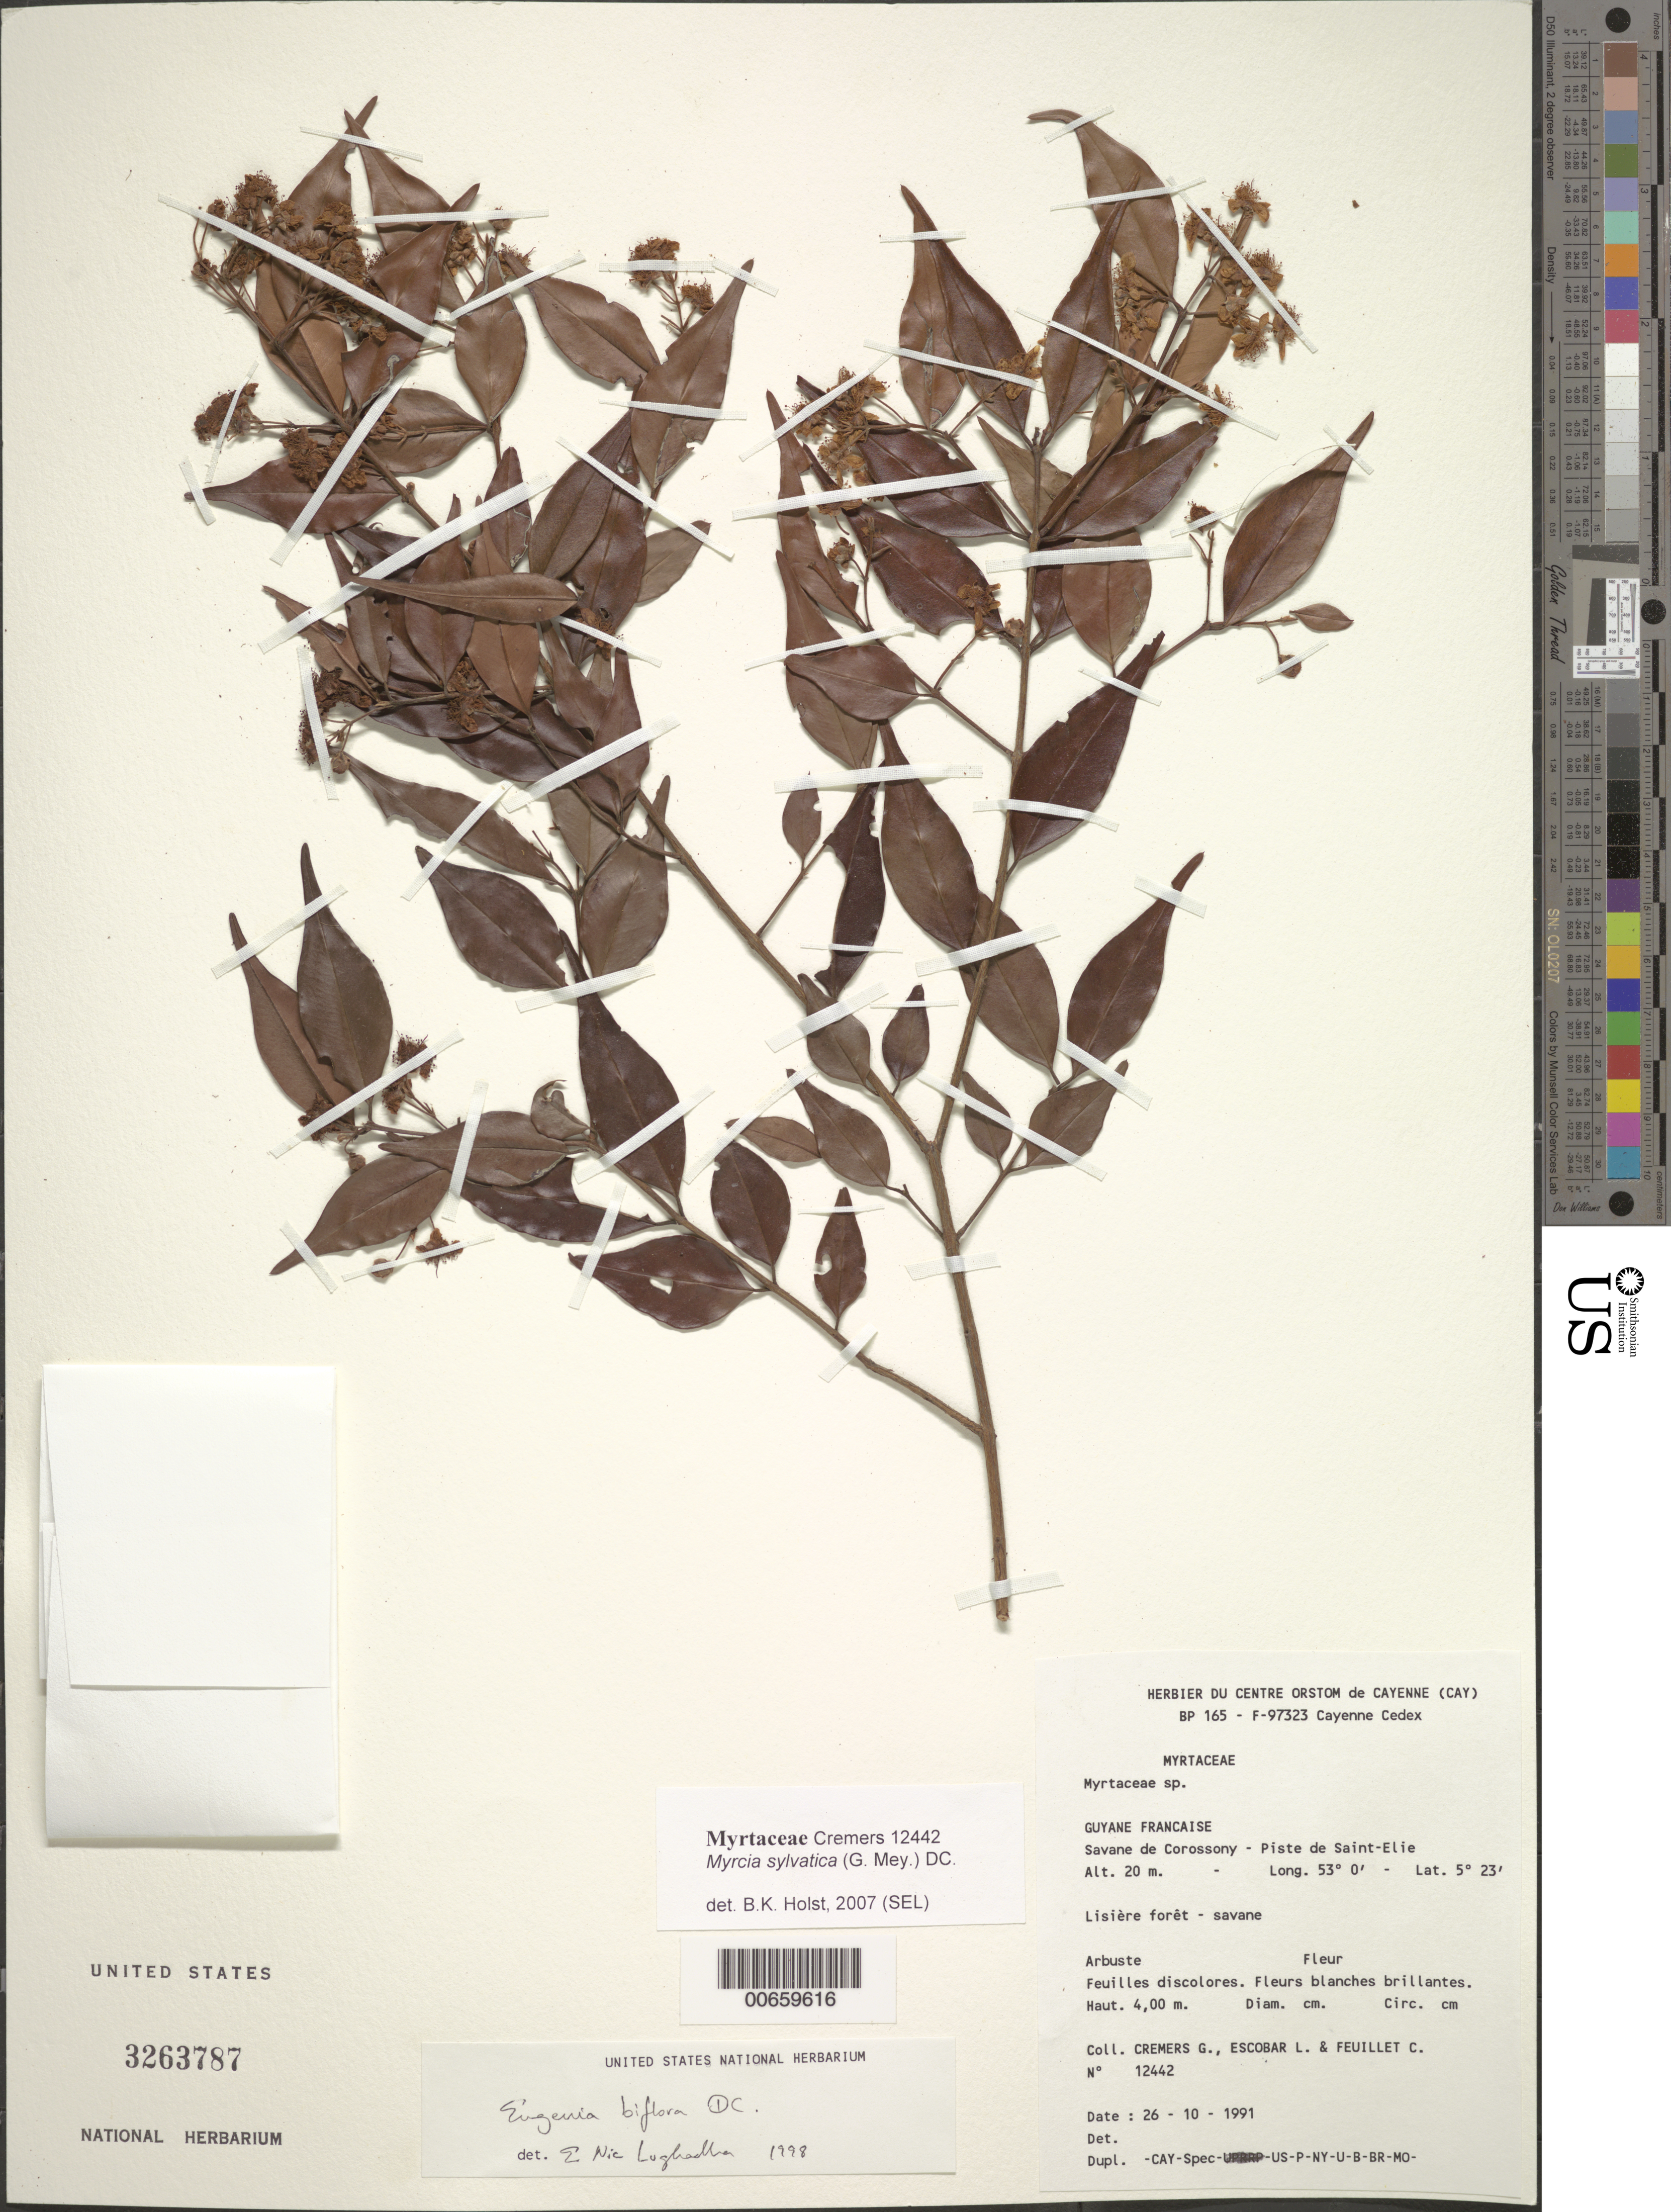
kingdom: Plantae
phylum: Tracheophyta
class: Magnoliopsida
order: Myrtales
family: Myrtaceae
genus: Myrcia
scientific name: Myrcia sylvatica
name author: (G. Mey.) DC.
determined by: Holst, Bruce K.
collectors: G. Cremers, L. Escobar & C. Feuillet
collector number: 12442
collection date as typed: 26-Oct-91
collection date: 1991-10-26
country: French Guiana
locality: Savane de Corossony, Piste de Saint-Élie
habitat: Lisière forêt, savane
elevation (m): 20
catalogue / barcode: US 3263787